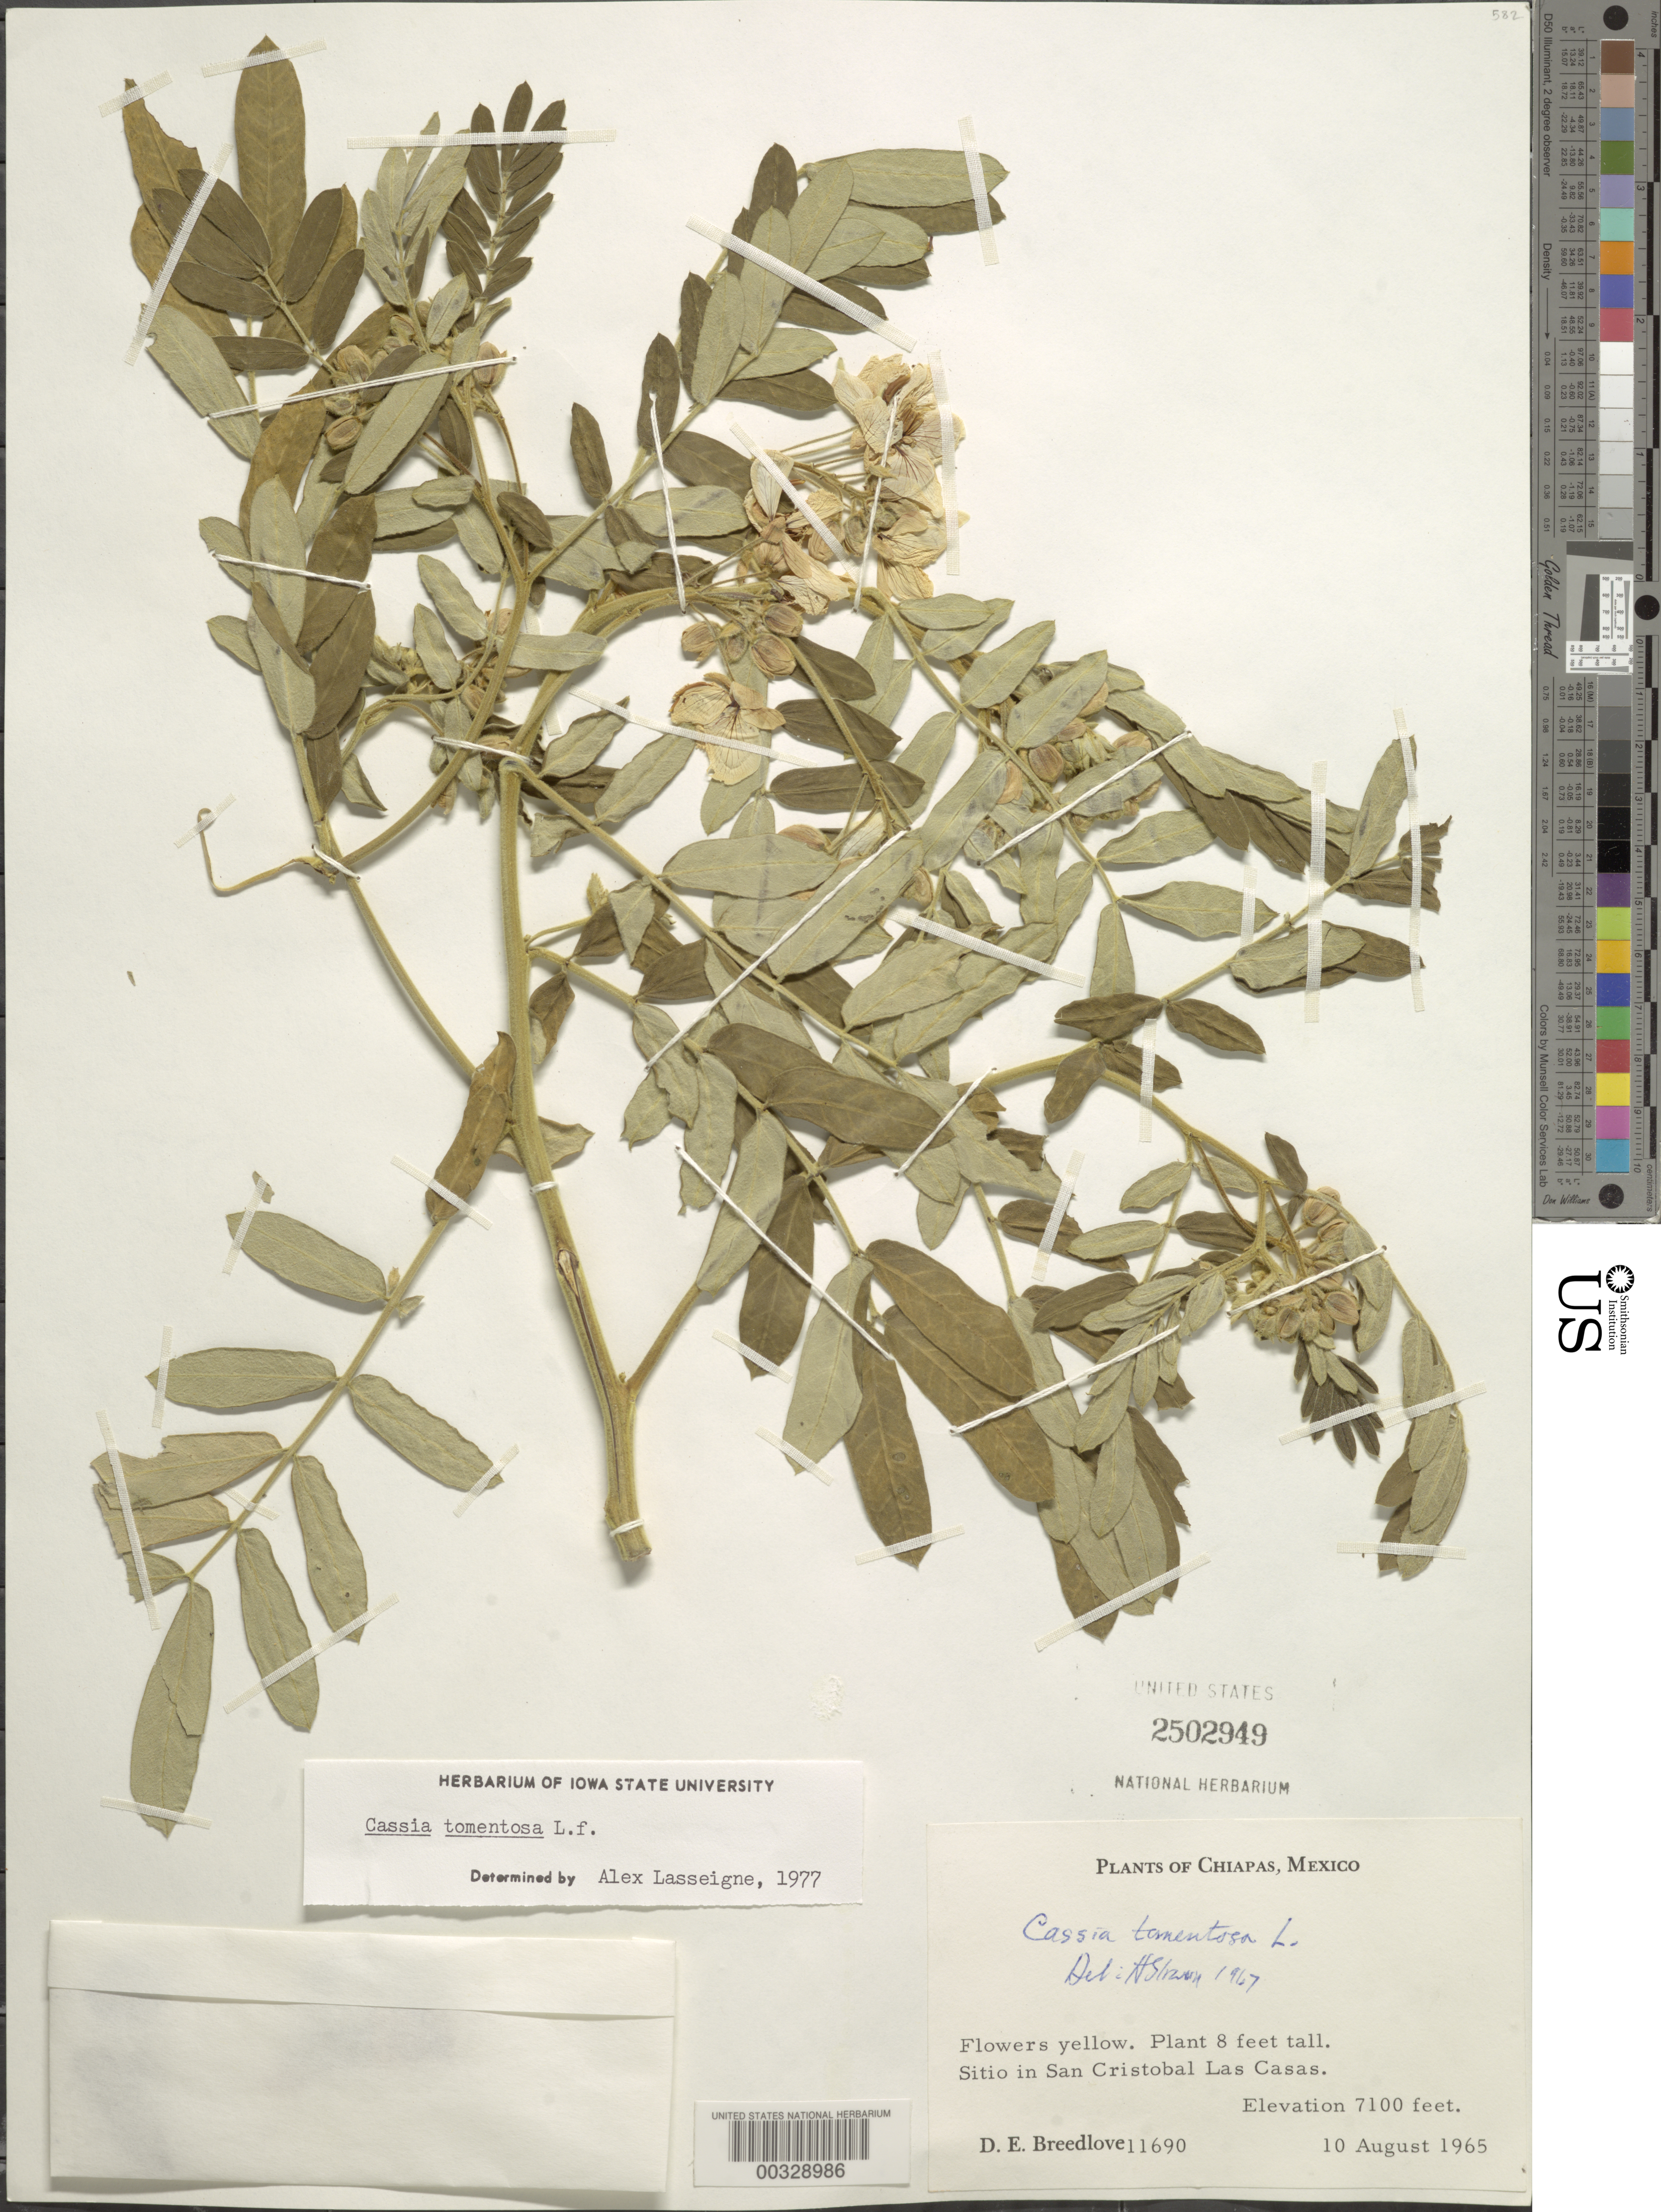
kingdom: Plantae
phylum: Tracheophyta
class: Magnoliopsida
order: Fabales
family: Fabaceae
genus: Senna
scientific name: Senna multiglandulosa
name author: (Jacq.) H.S. Irwin & Barneby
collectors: D. E. Breedlove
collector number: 11690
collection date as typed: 10 Aug 1965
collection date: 1965-08-10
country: Mexico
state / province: Chiapas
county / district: San Cristóbal de Las Casas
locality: Sitio in San Cristobal las Casas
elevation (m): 2164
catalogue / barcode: US 2502949